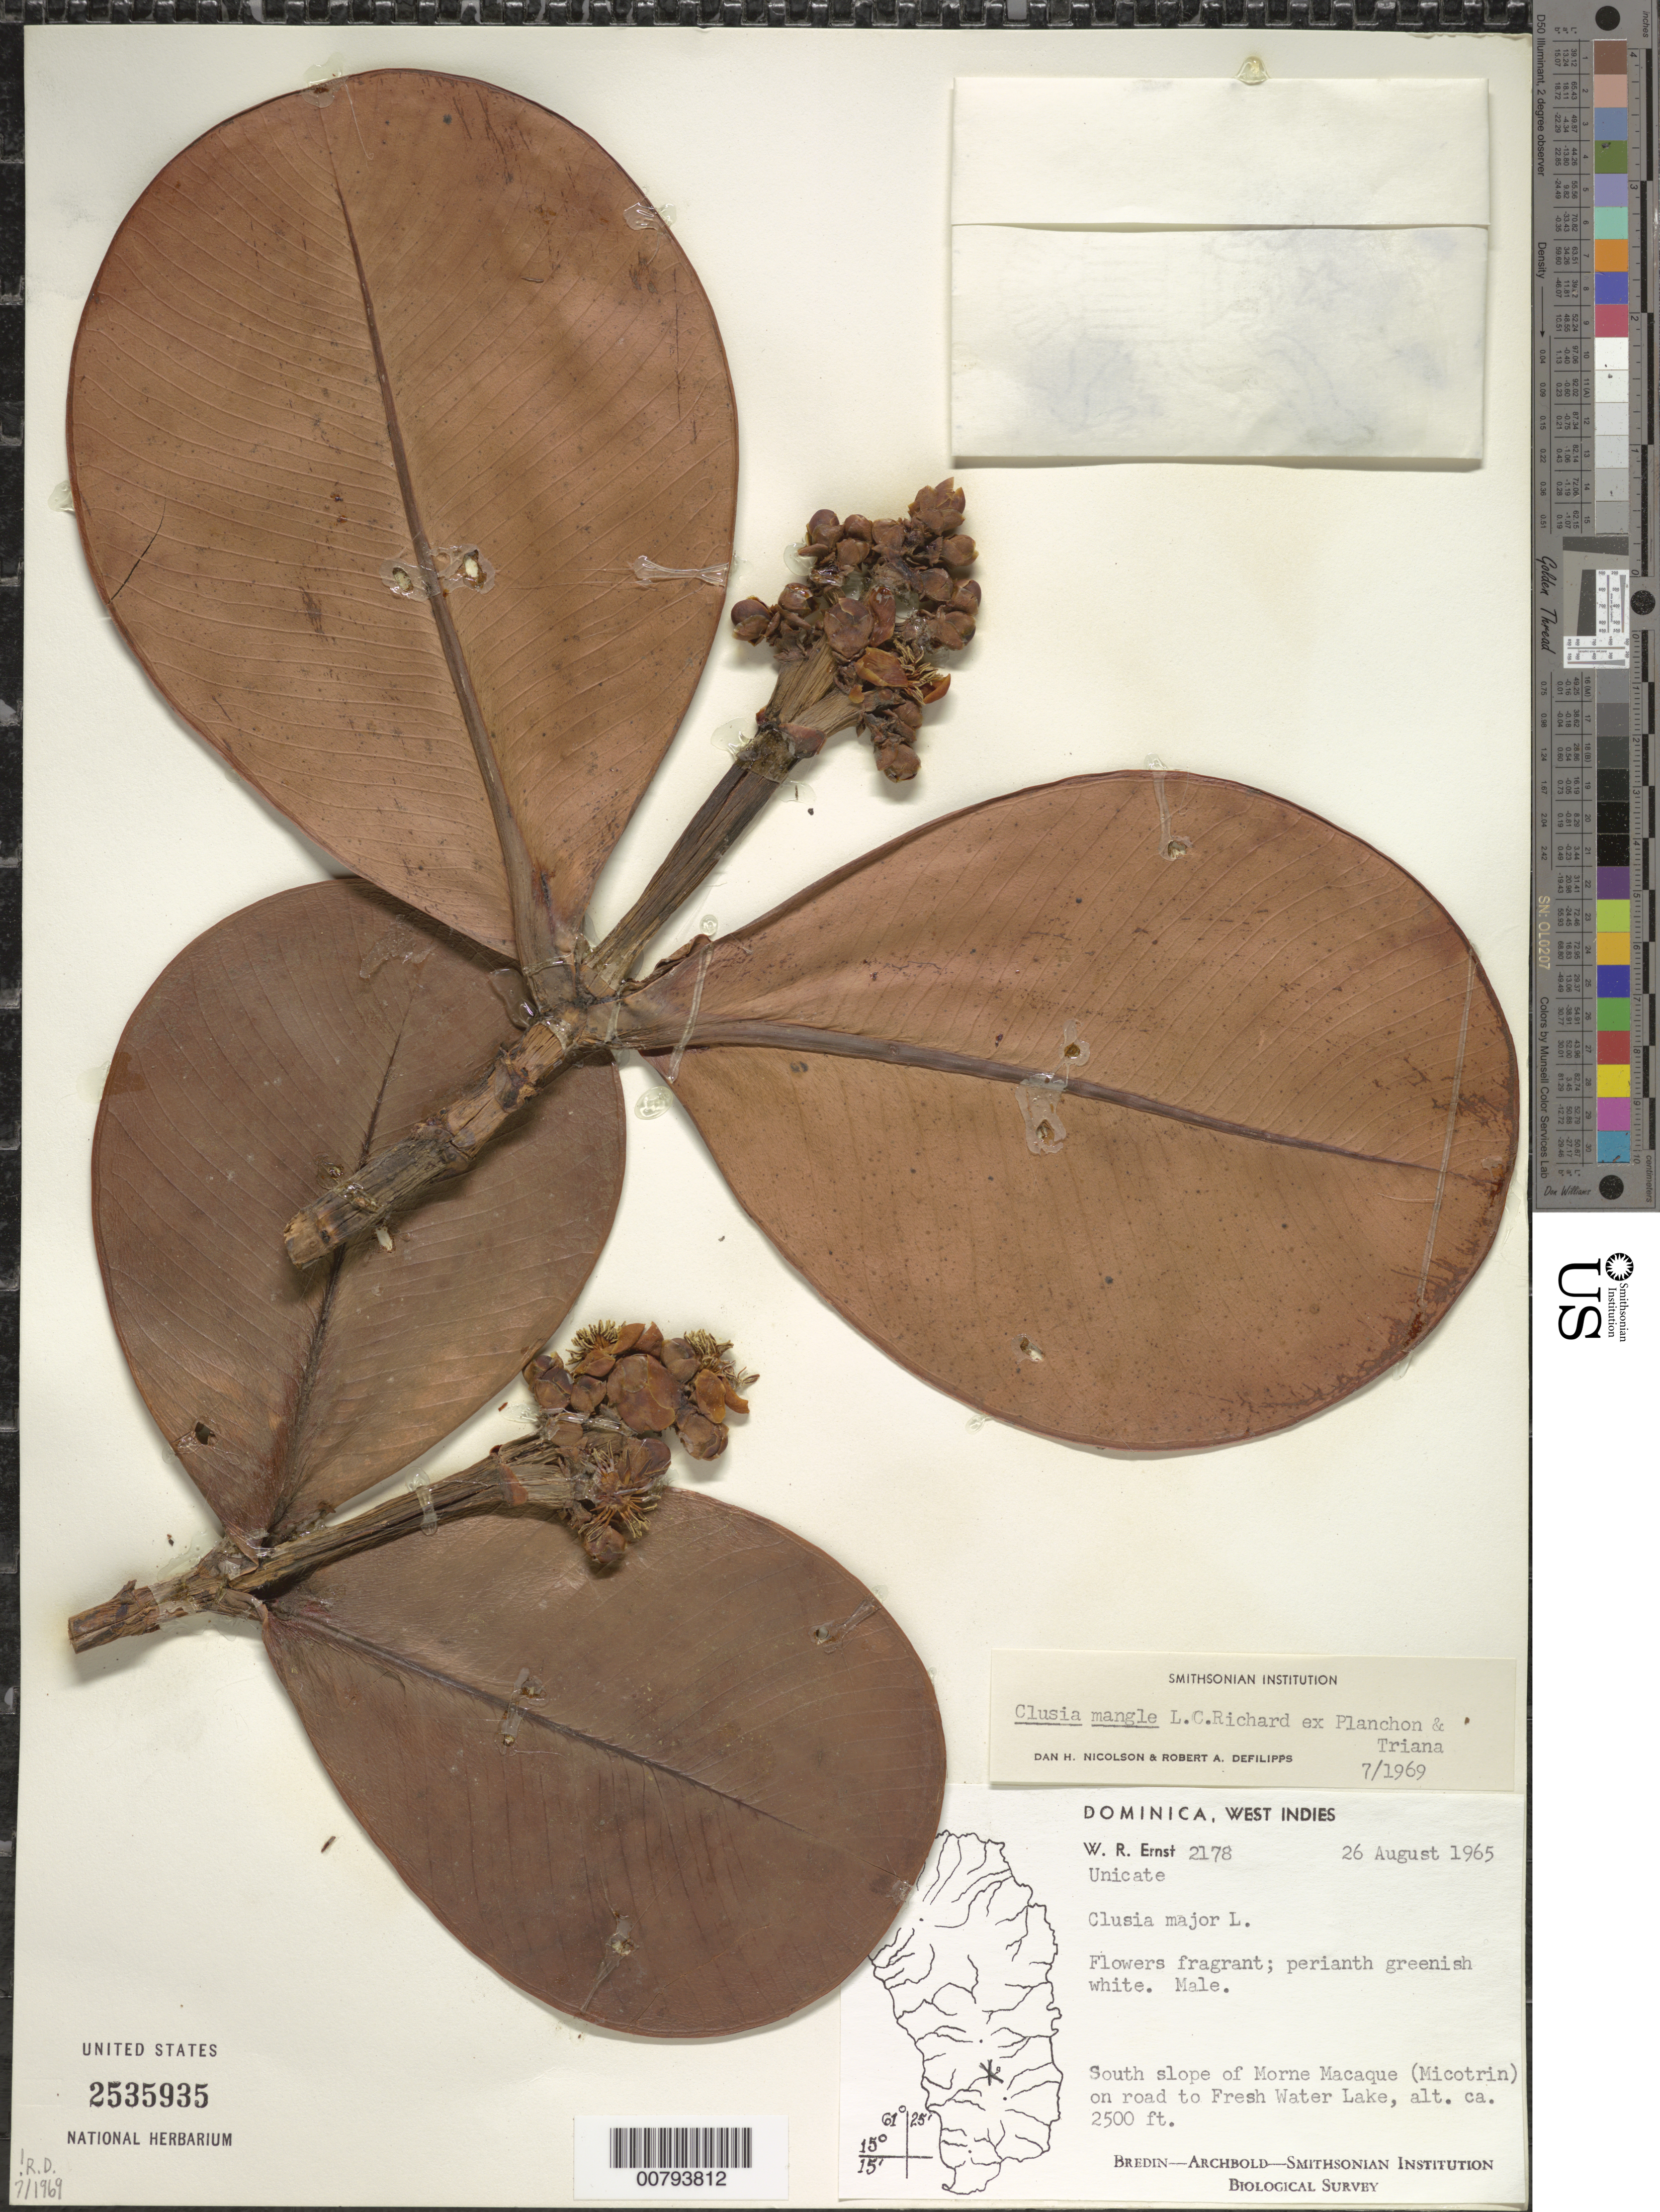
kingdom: Plantae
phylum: Tracheophyta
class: Magnoliopsida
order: Malpighiales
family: Clusiaceae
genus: Clusia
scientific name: Clusia mangle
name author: Rich. ex Planch. & Triana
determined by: Nicolson, D. H.; DeFilipps, R. A.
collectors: W. R. Ernst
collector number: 2178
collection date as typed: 26 Aug 1965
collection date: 1965-08-26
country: Dominica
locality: South slope of Morne Macaque (Micotrin) on road to Fresh Water lake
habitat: Along road on morne slope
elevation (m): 762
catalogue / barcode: US 2535935